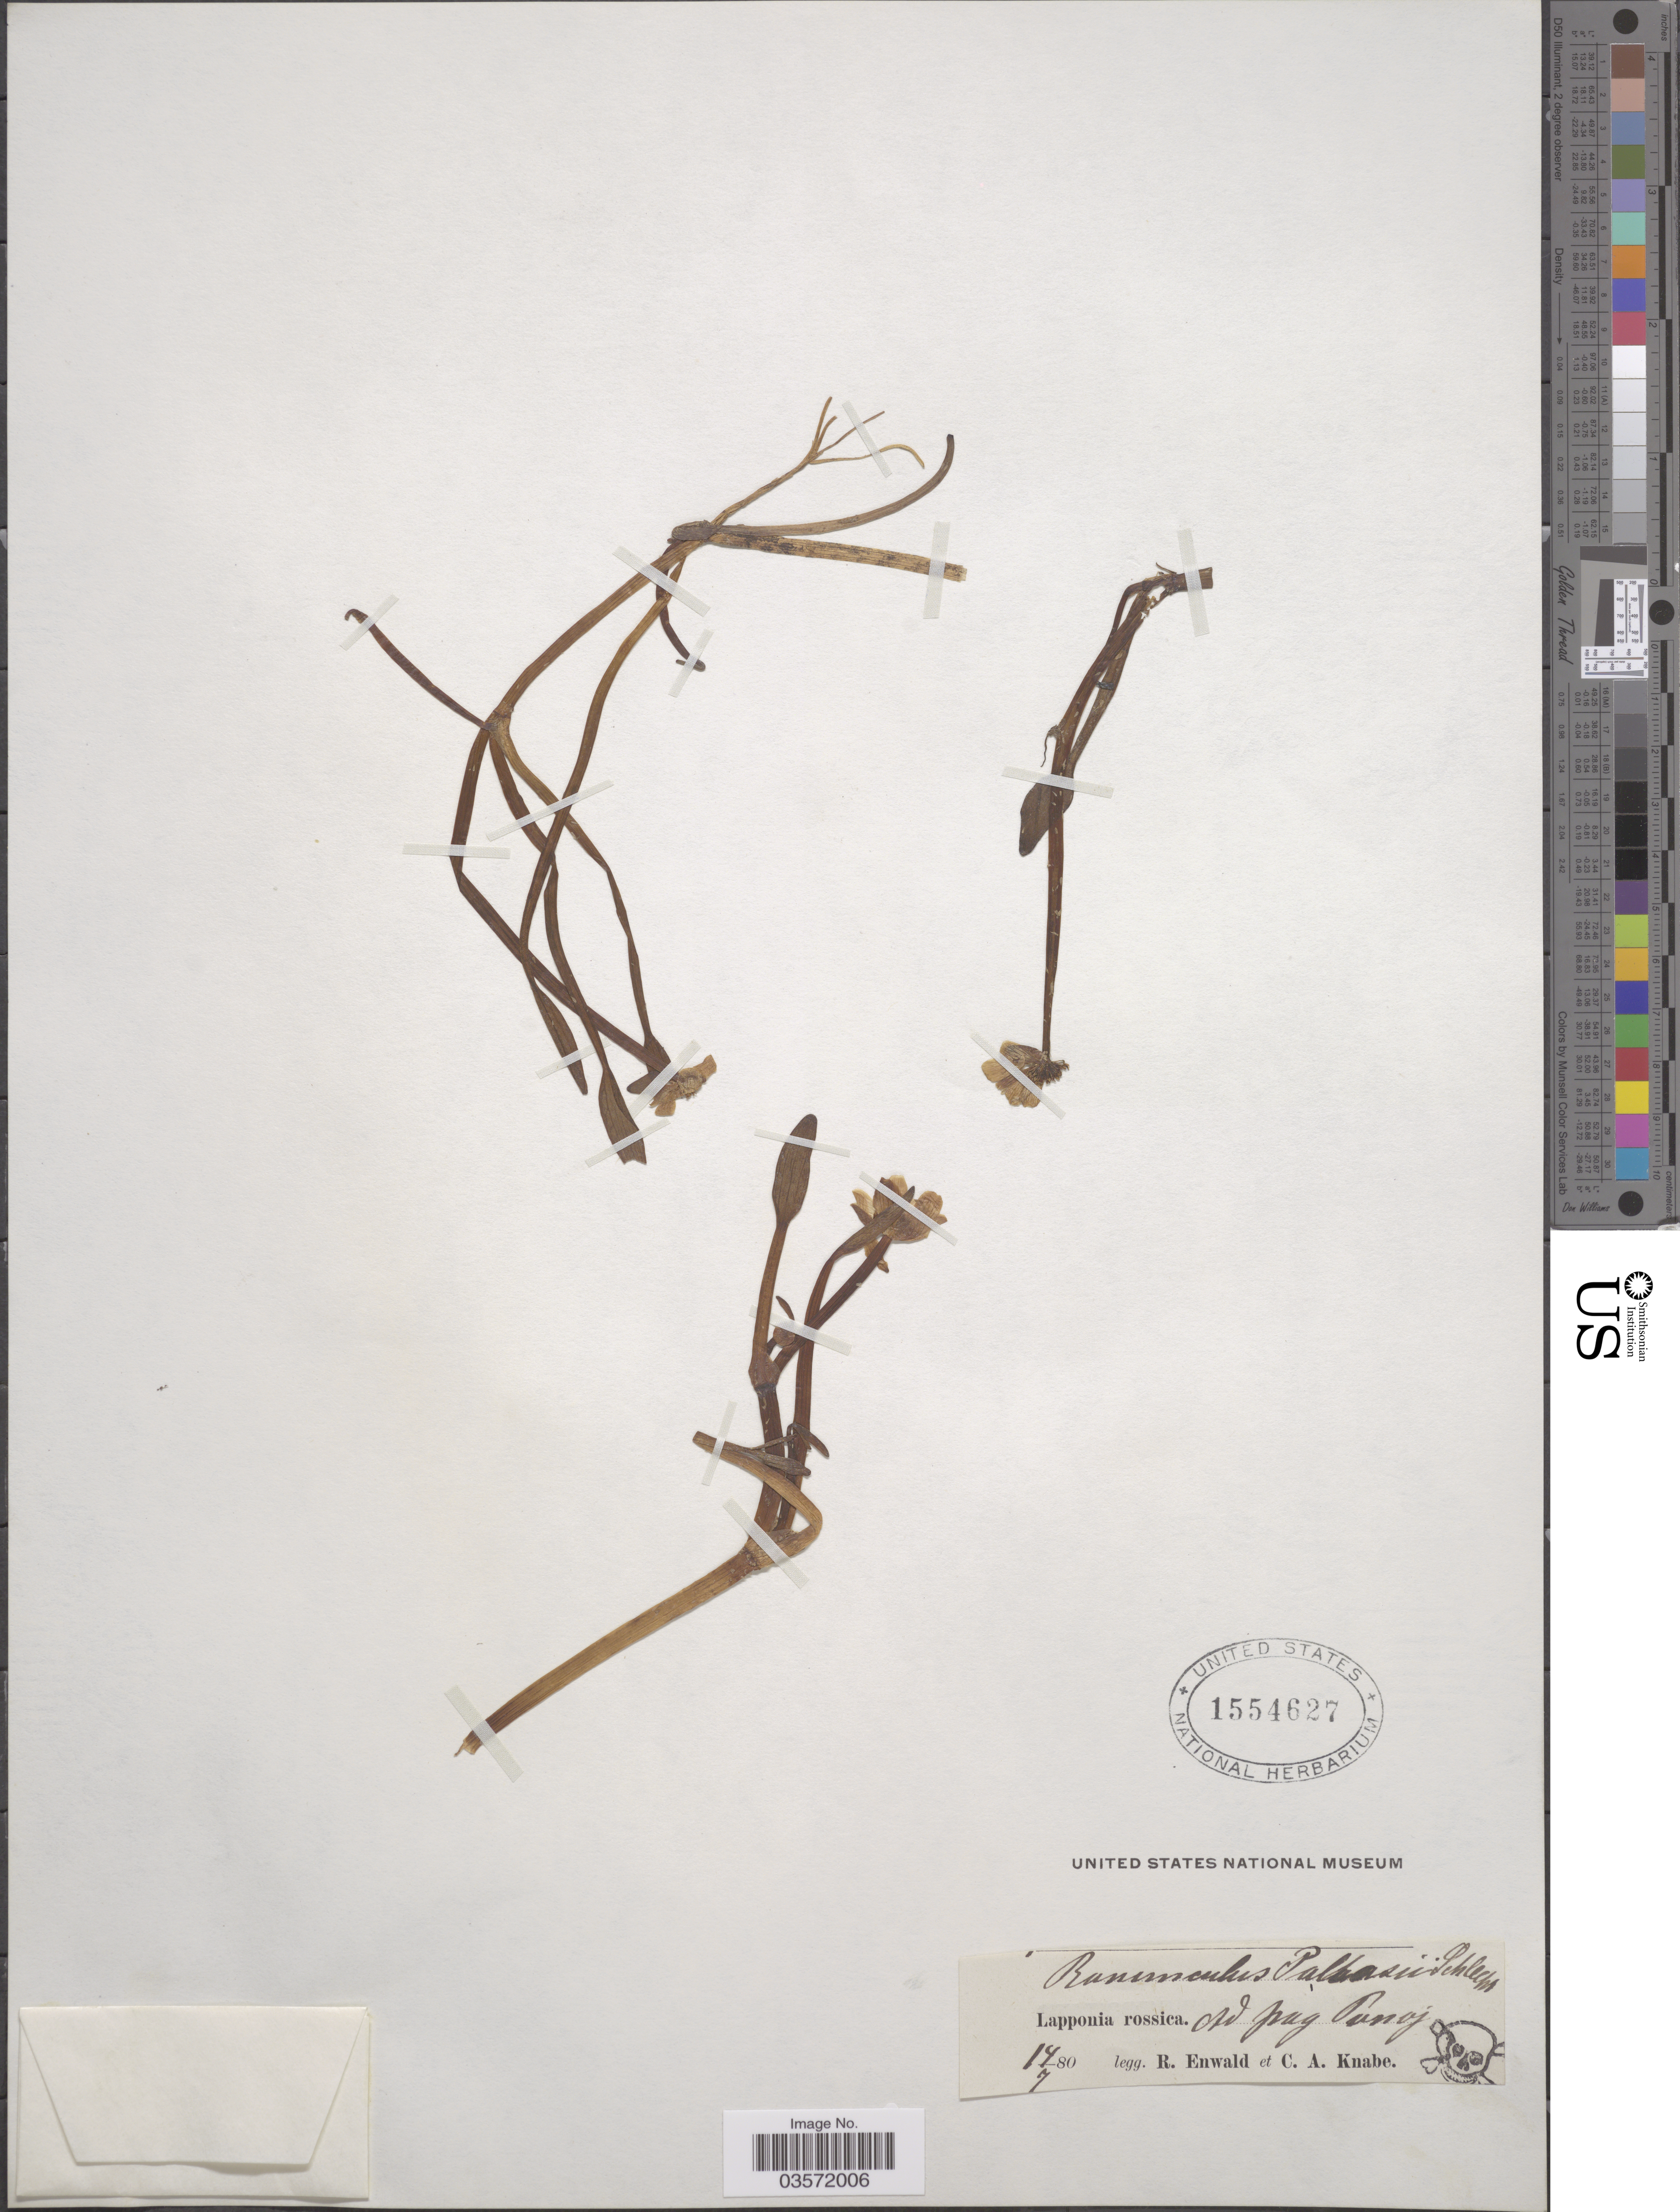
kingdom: Plantae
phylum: Tracheophyta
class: Magnoliopsida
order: Ranunculales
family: Ranunculaceae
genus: Ranunculus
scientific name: Ranunculus pallasii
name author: Schltdl.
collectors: R. Enwald & C. Knabe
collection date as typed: Transcribed d/m/y: 14/7/80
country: Russian Federation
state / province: Murmansk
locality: Lapponia rossica. Ad pag Ponoj.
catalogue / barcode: US 1554627